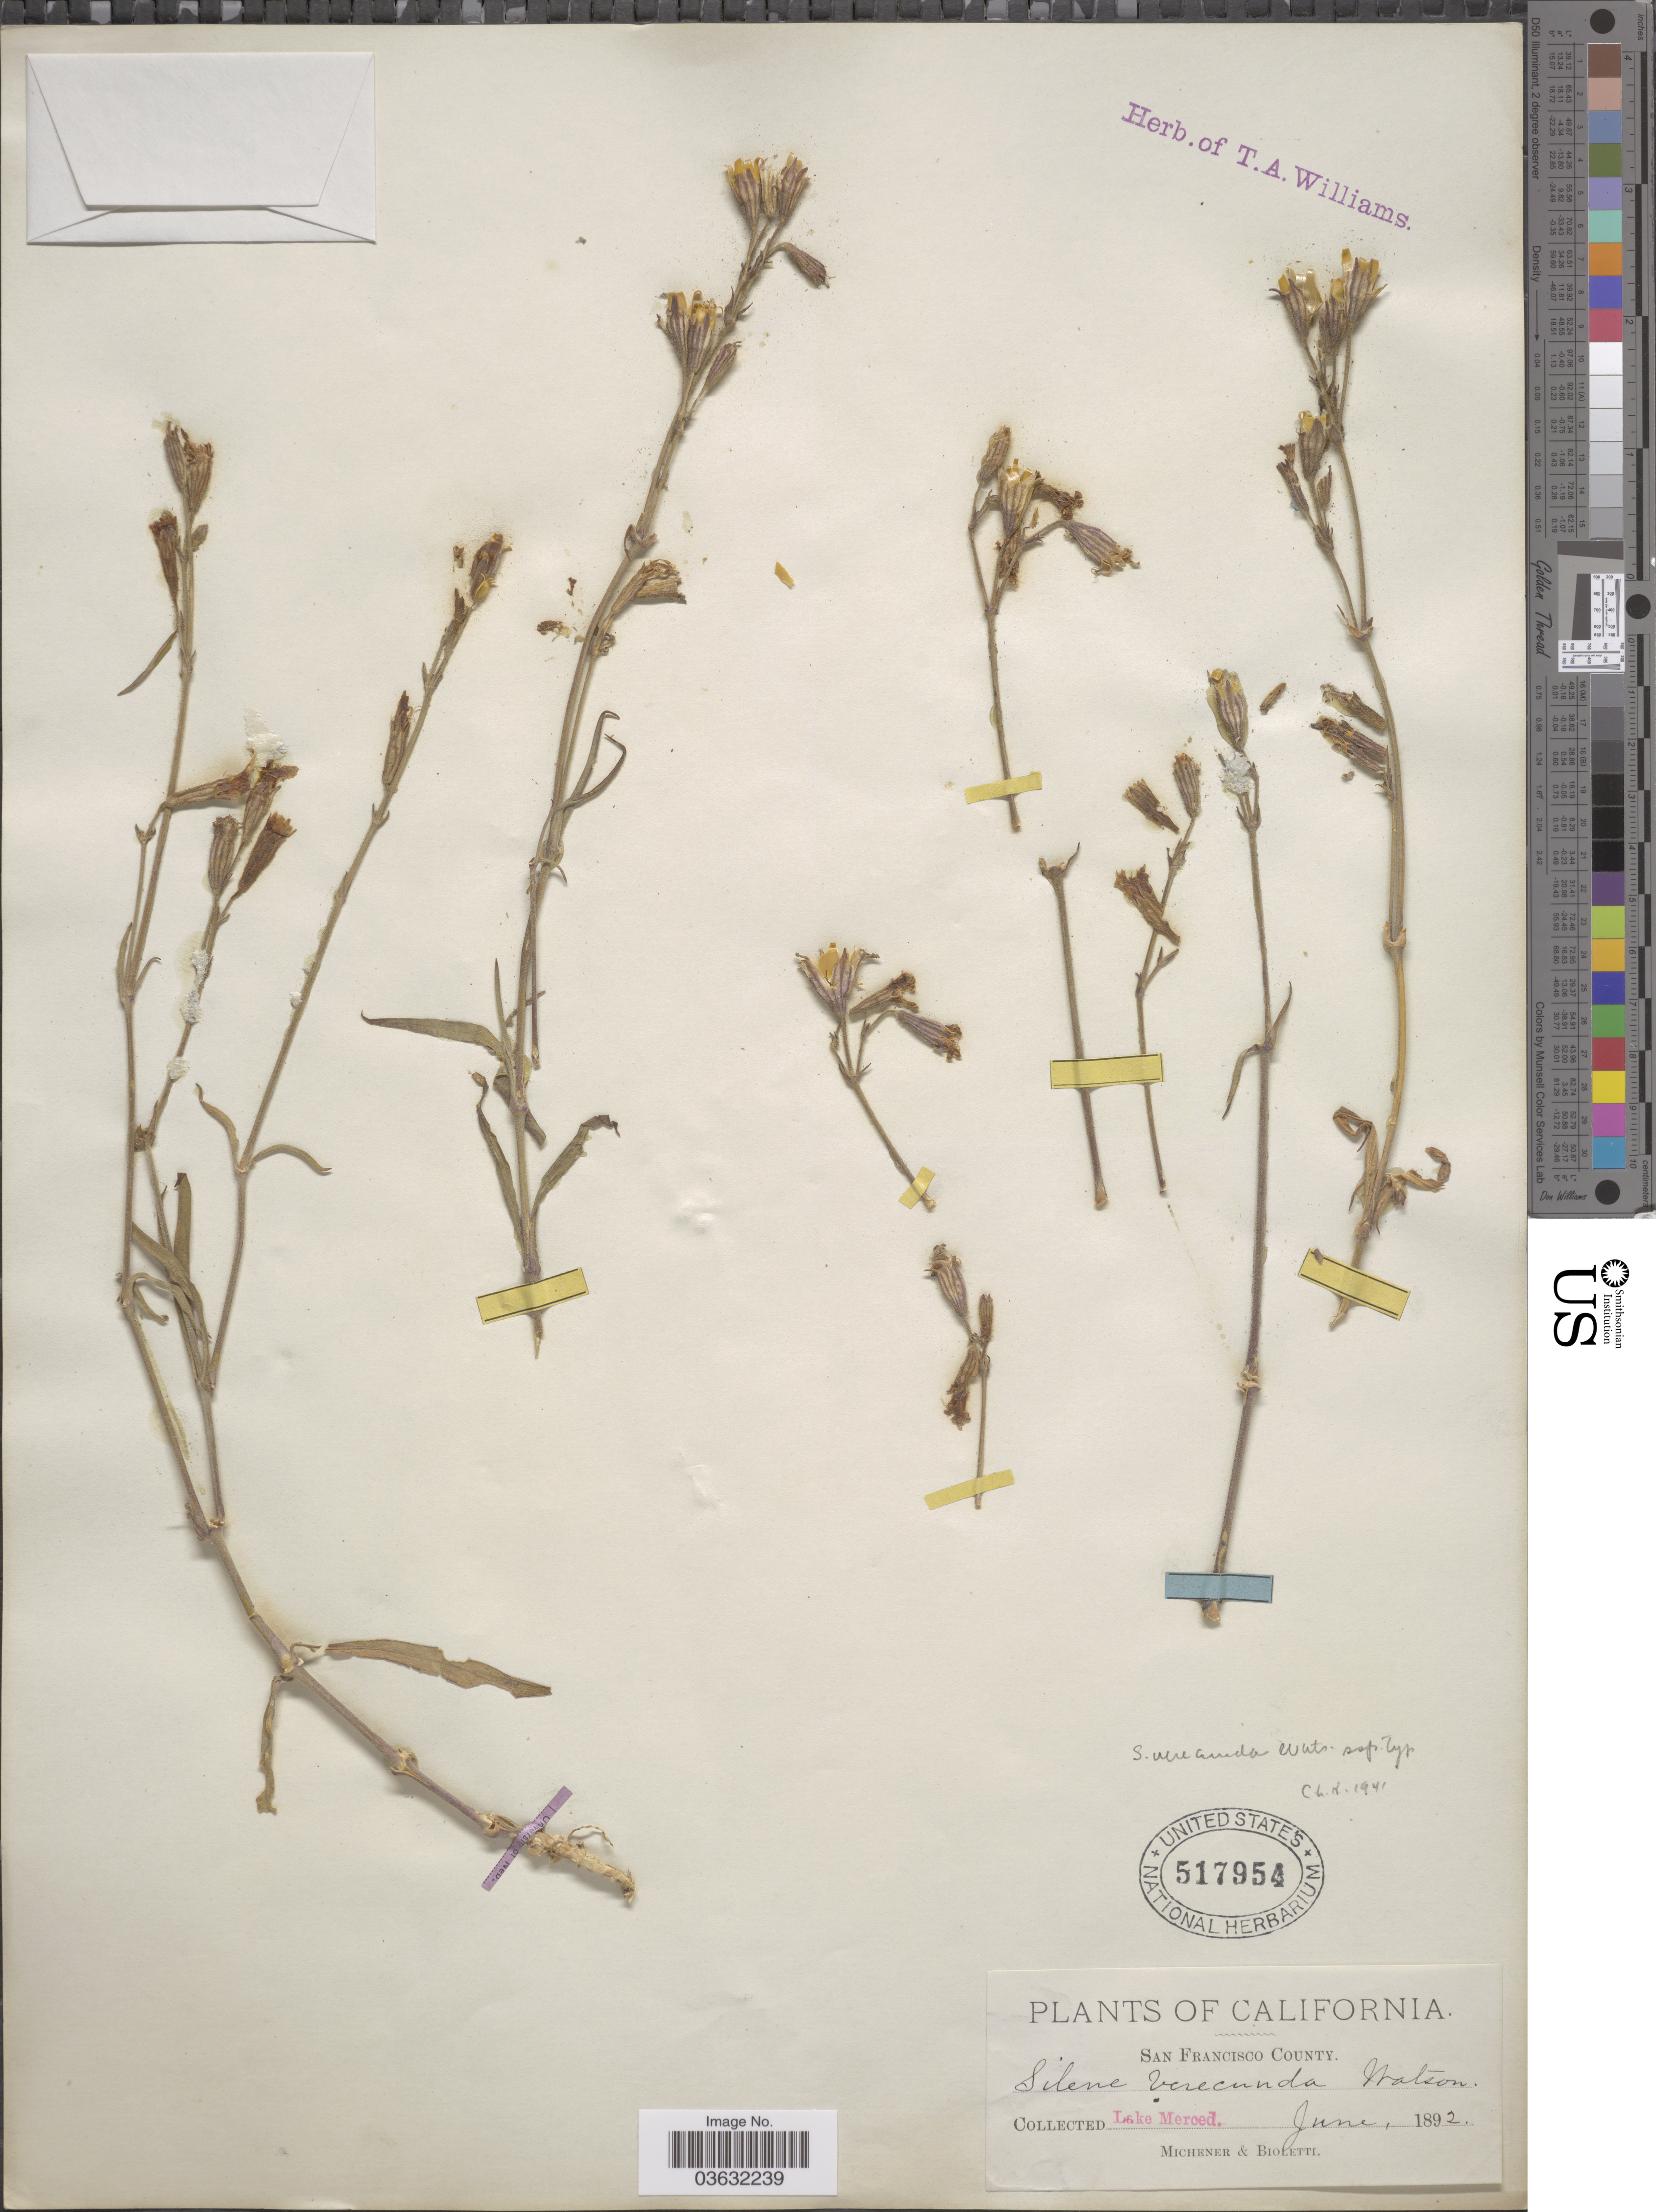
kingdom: Plantae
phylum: Tracheophyta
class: Magnoliopsida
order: Caryophyllales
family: Caryophyllaceae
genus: Silene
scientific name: Silene verecunda subsp. typica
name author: C.L. Hitchc. & Maguire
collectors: -. Michener & -- Bioletti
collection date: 1892-06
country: United States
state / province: California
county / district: San Francisco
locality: San Francisco County. Lake Merced.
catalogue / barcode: US 517954